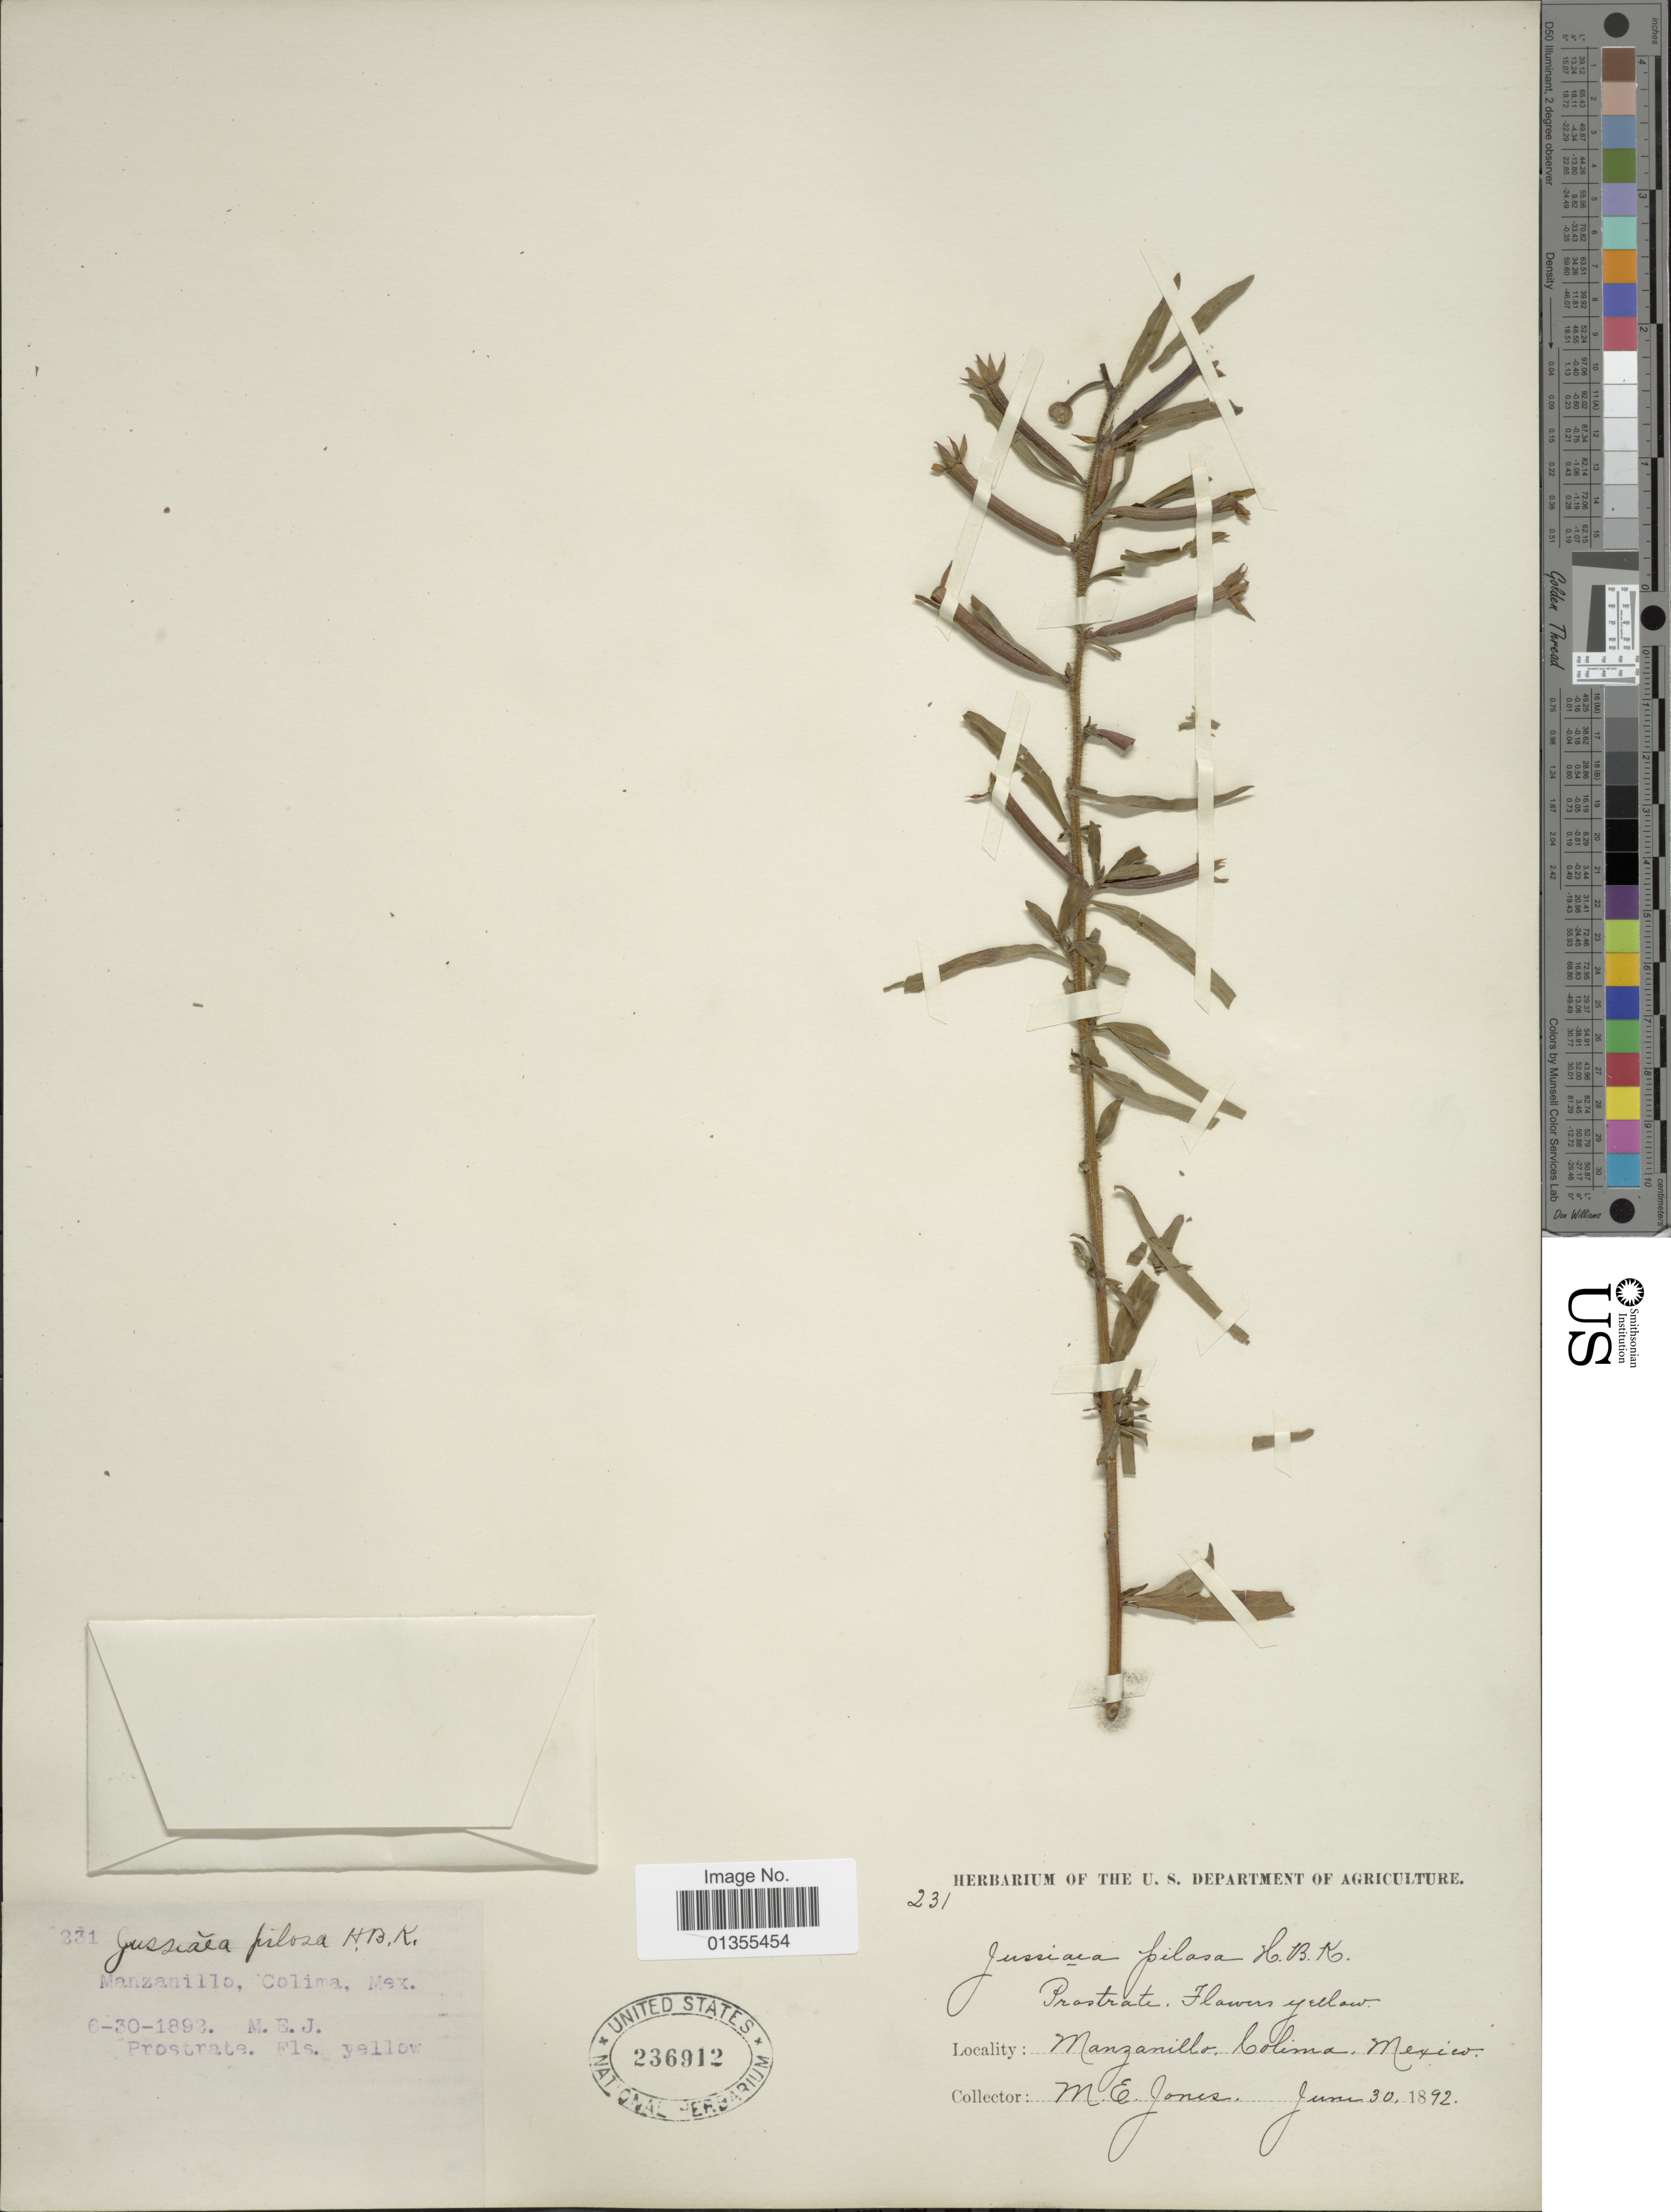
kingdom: Plantae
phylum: Tracheophyta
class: Magnoliopsida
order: Myrtales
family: Onagraceae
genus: Ludwigia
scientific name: Ludwigia leptocarpa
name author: (Nutt.) H. Hara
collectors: M. E. Jones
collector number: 231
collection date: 1892-06-30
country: Mexico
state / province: Colima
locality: Manzanillo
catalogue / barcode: US 236912